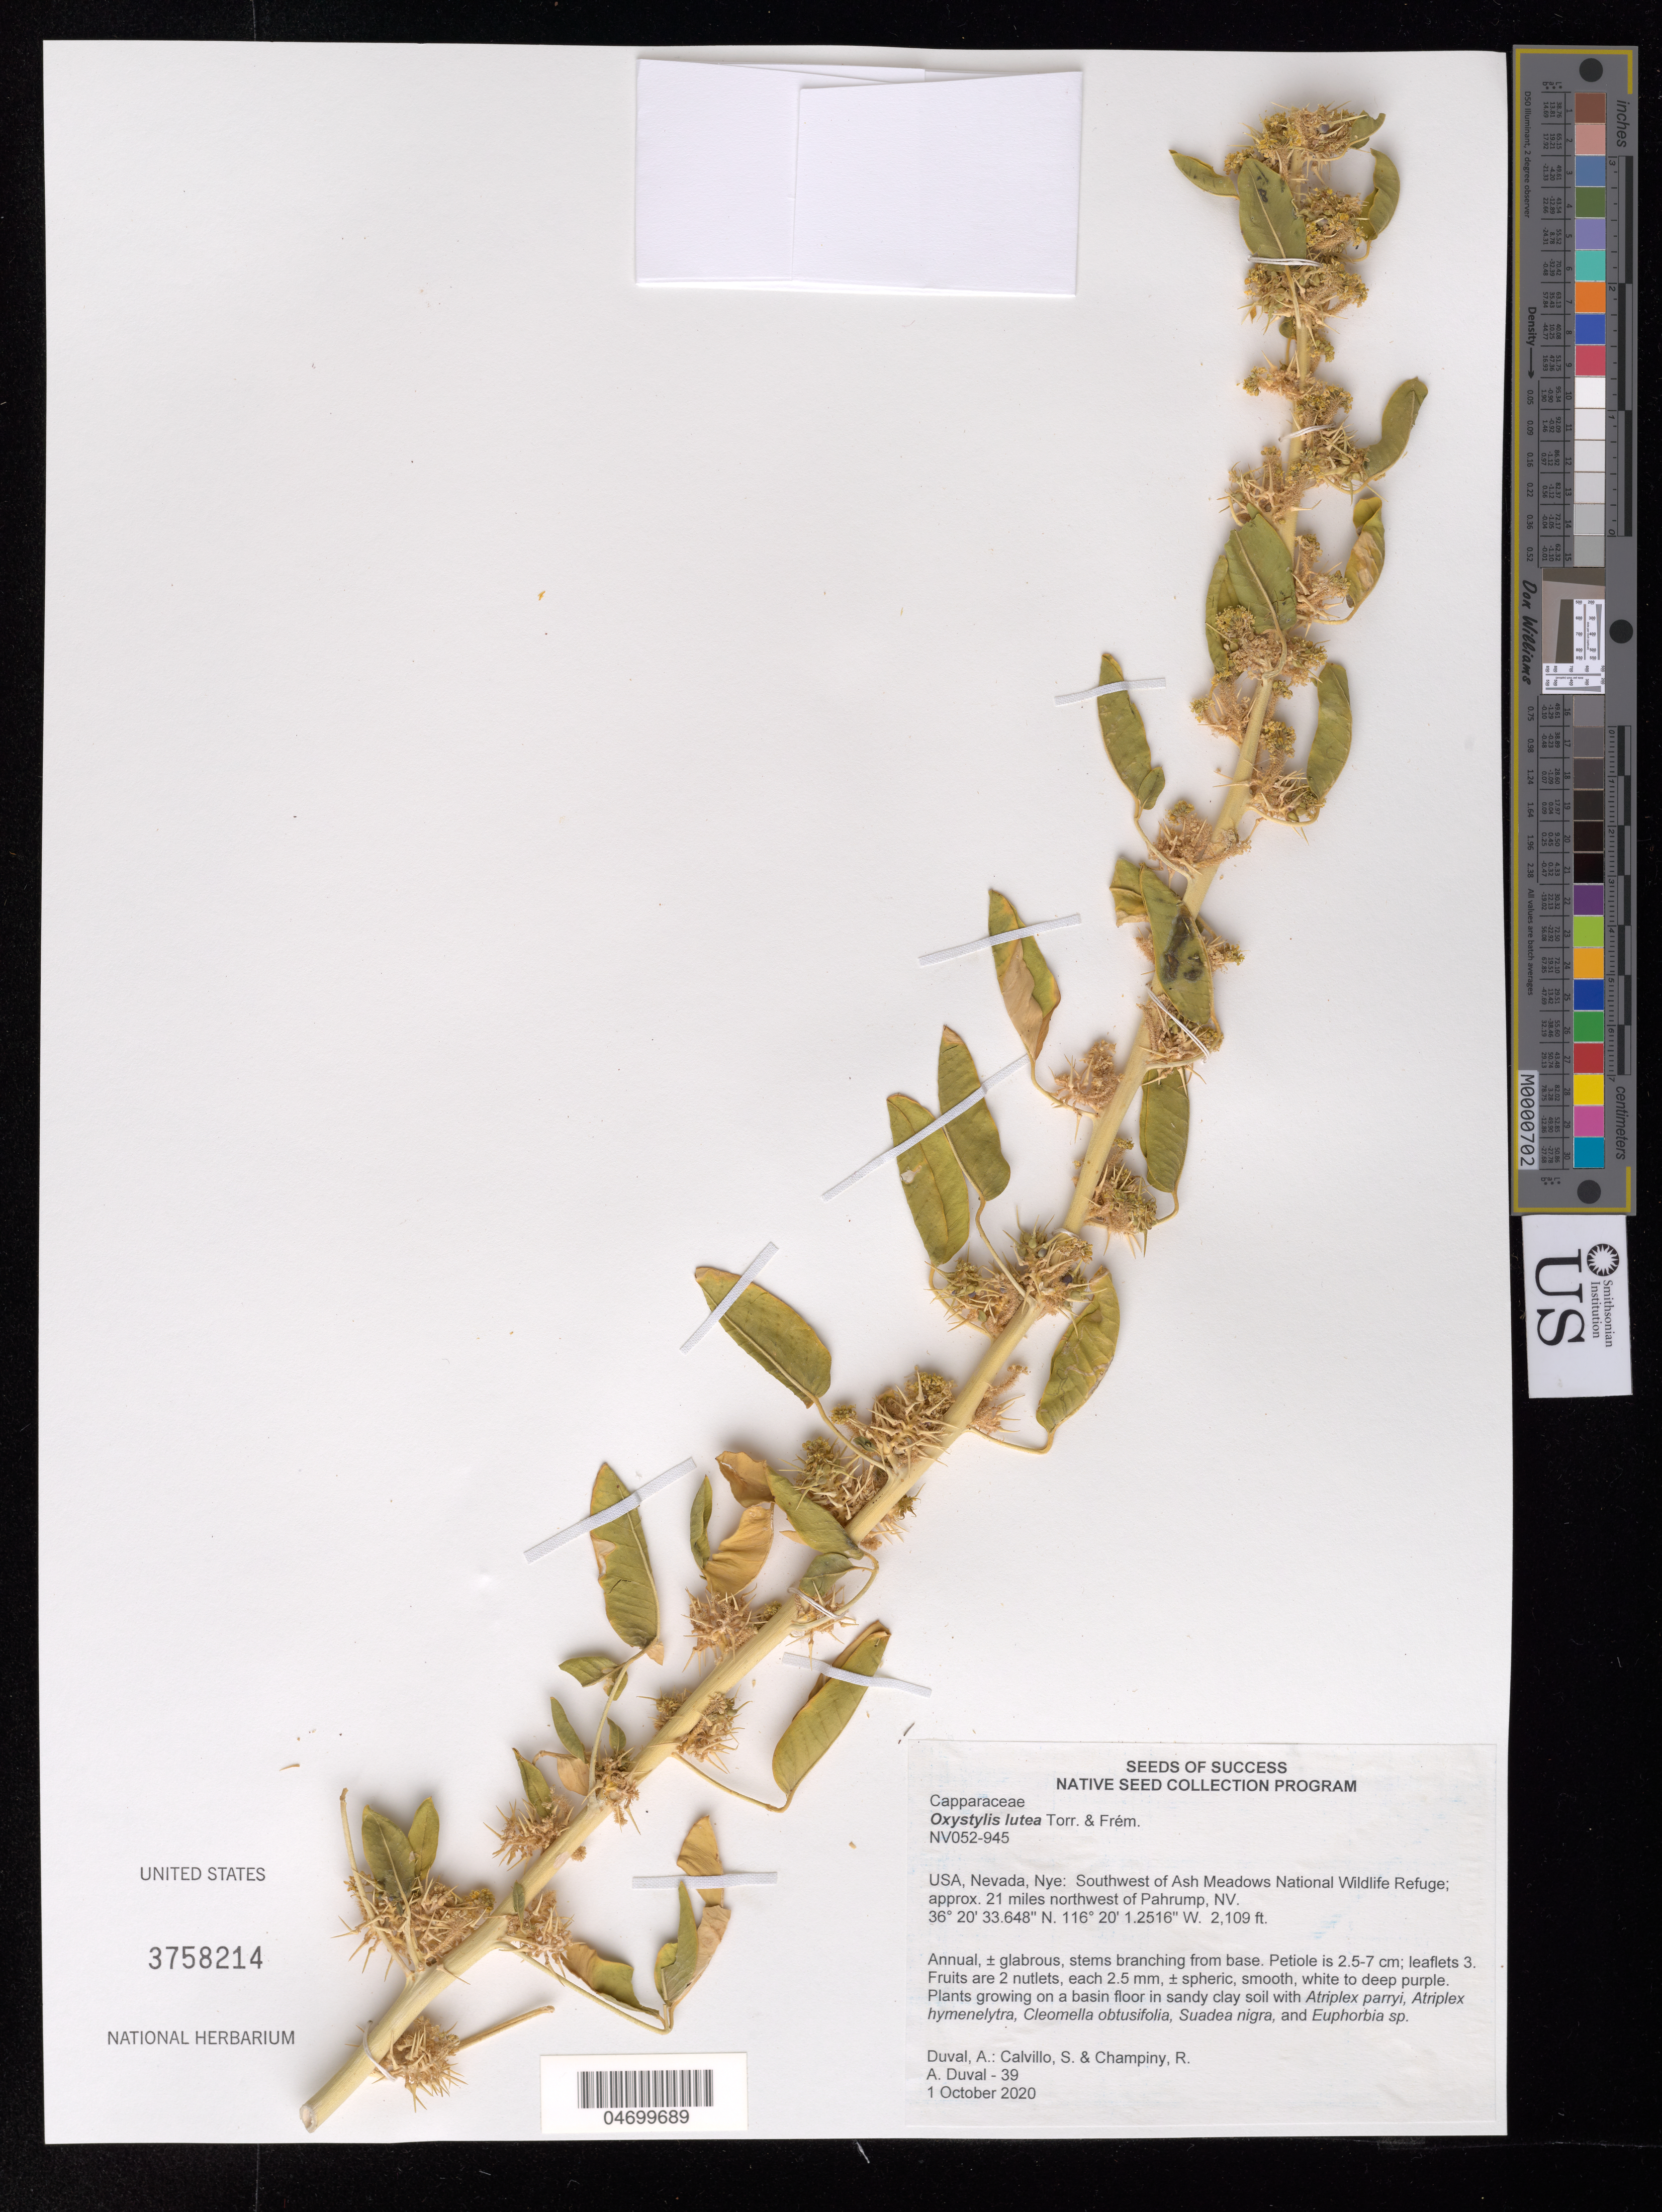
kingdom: Plantae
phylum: Tracheophyta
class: Magnoliopsida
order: Brassicales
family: Cleomaceae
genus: Oxystylis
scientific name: Oxystylis lutea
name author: Torr. & Frém.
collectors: A. Duval, S. Calvillo & R. Champiny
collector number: NV052-945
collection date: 2020-10-01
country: United States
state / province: Nevada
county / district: Nye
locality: SW of Ash Meadows National Wildlife Refuge, 21 mi. NW of Pahrump.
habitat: Basin floor in sandy clay soil. With Atriplex parryi, Suadea nigra, Euphorbia sp., etc.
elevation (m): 643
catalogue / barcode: US 3758214